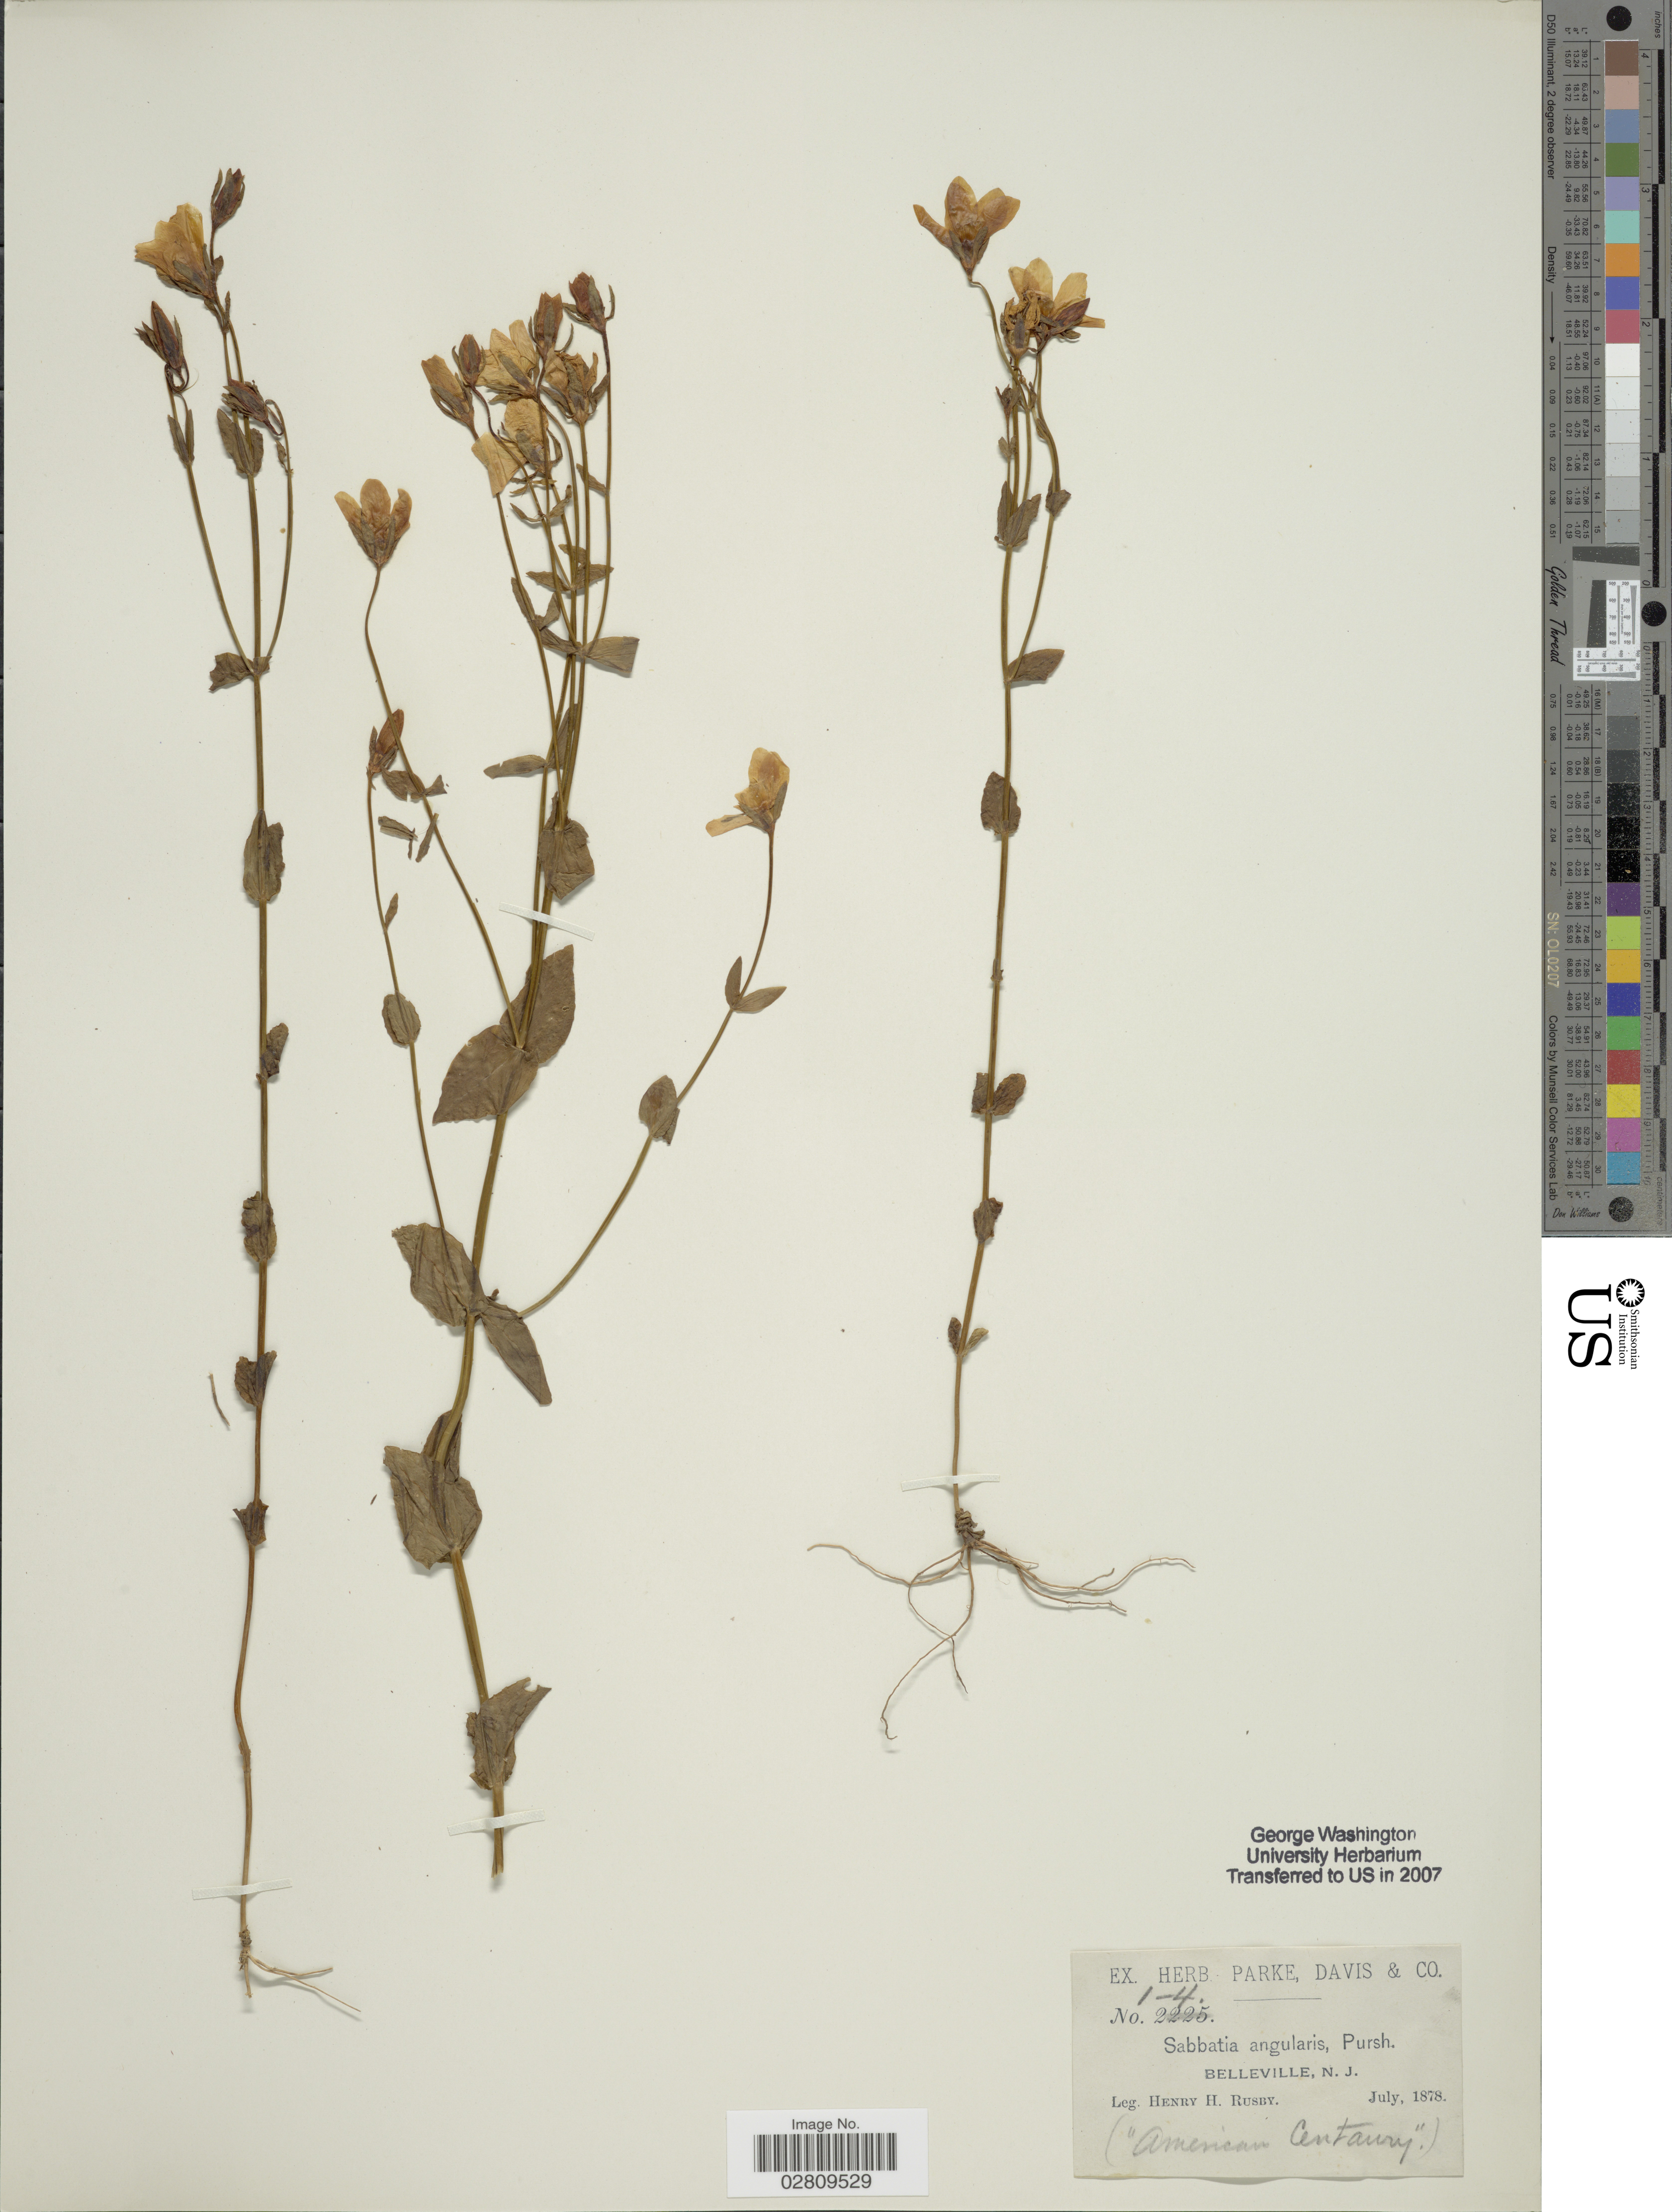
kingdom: Plantae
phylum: Tracheophyta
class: Magnoliopsida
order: Lamiales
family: Lamiaceae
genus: Micromeria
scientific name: Micromeria sp.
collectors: H. H. Rusby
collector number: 1-4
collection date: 1878-07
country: United States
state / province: New Jersey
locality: Belleville.